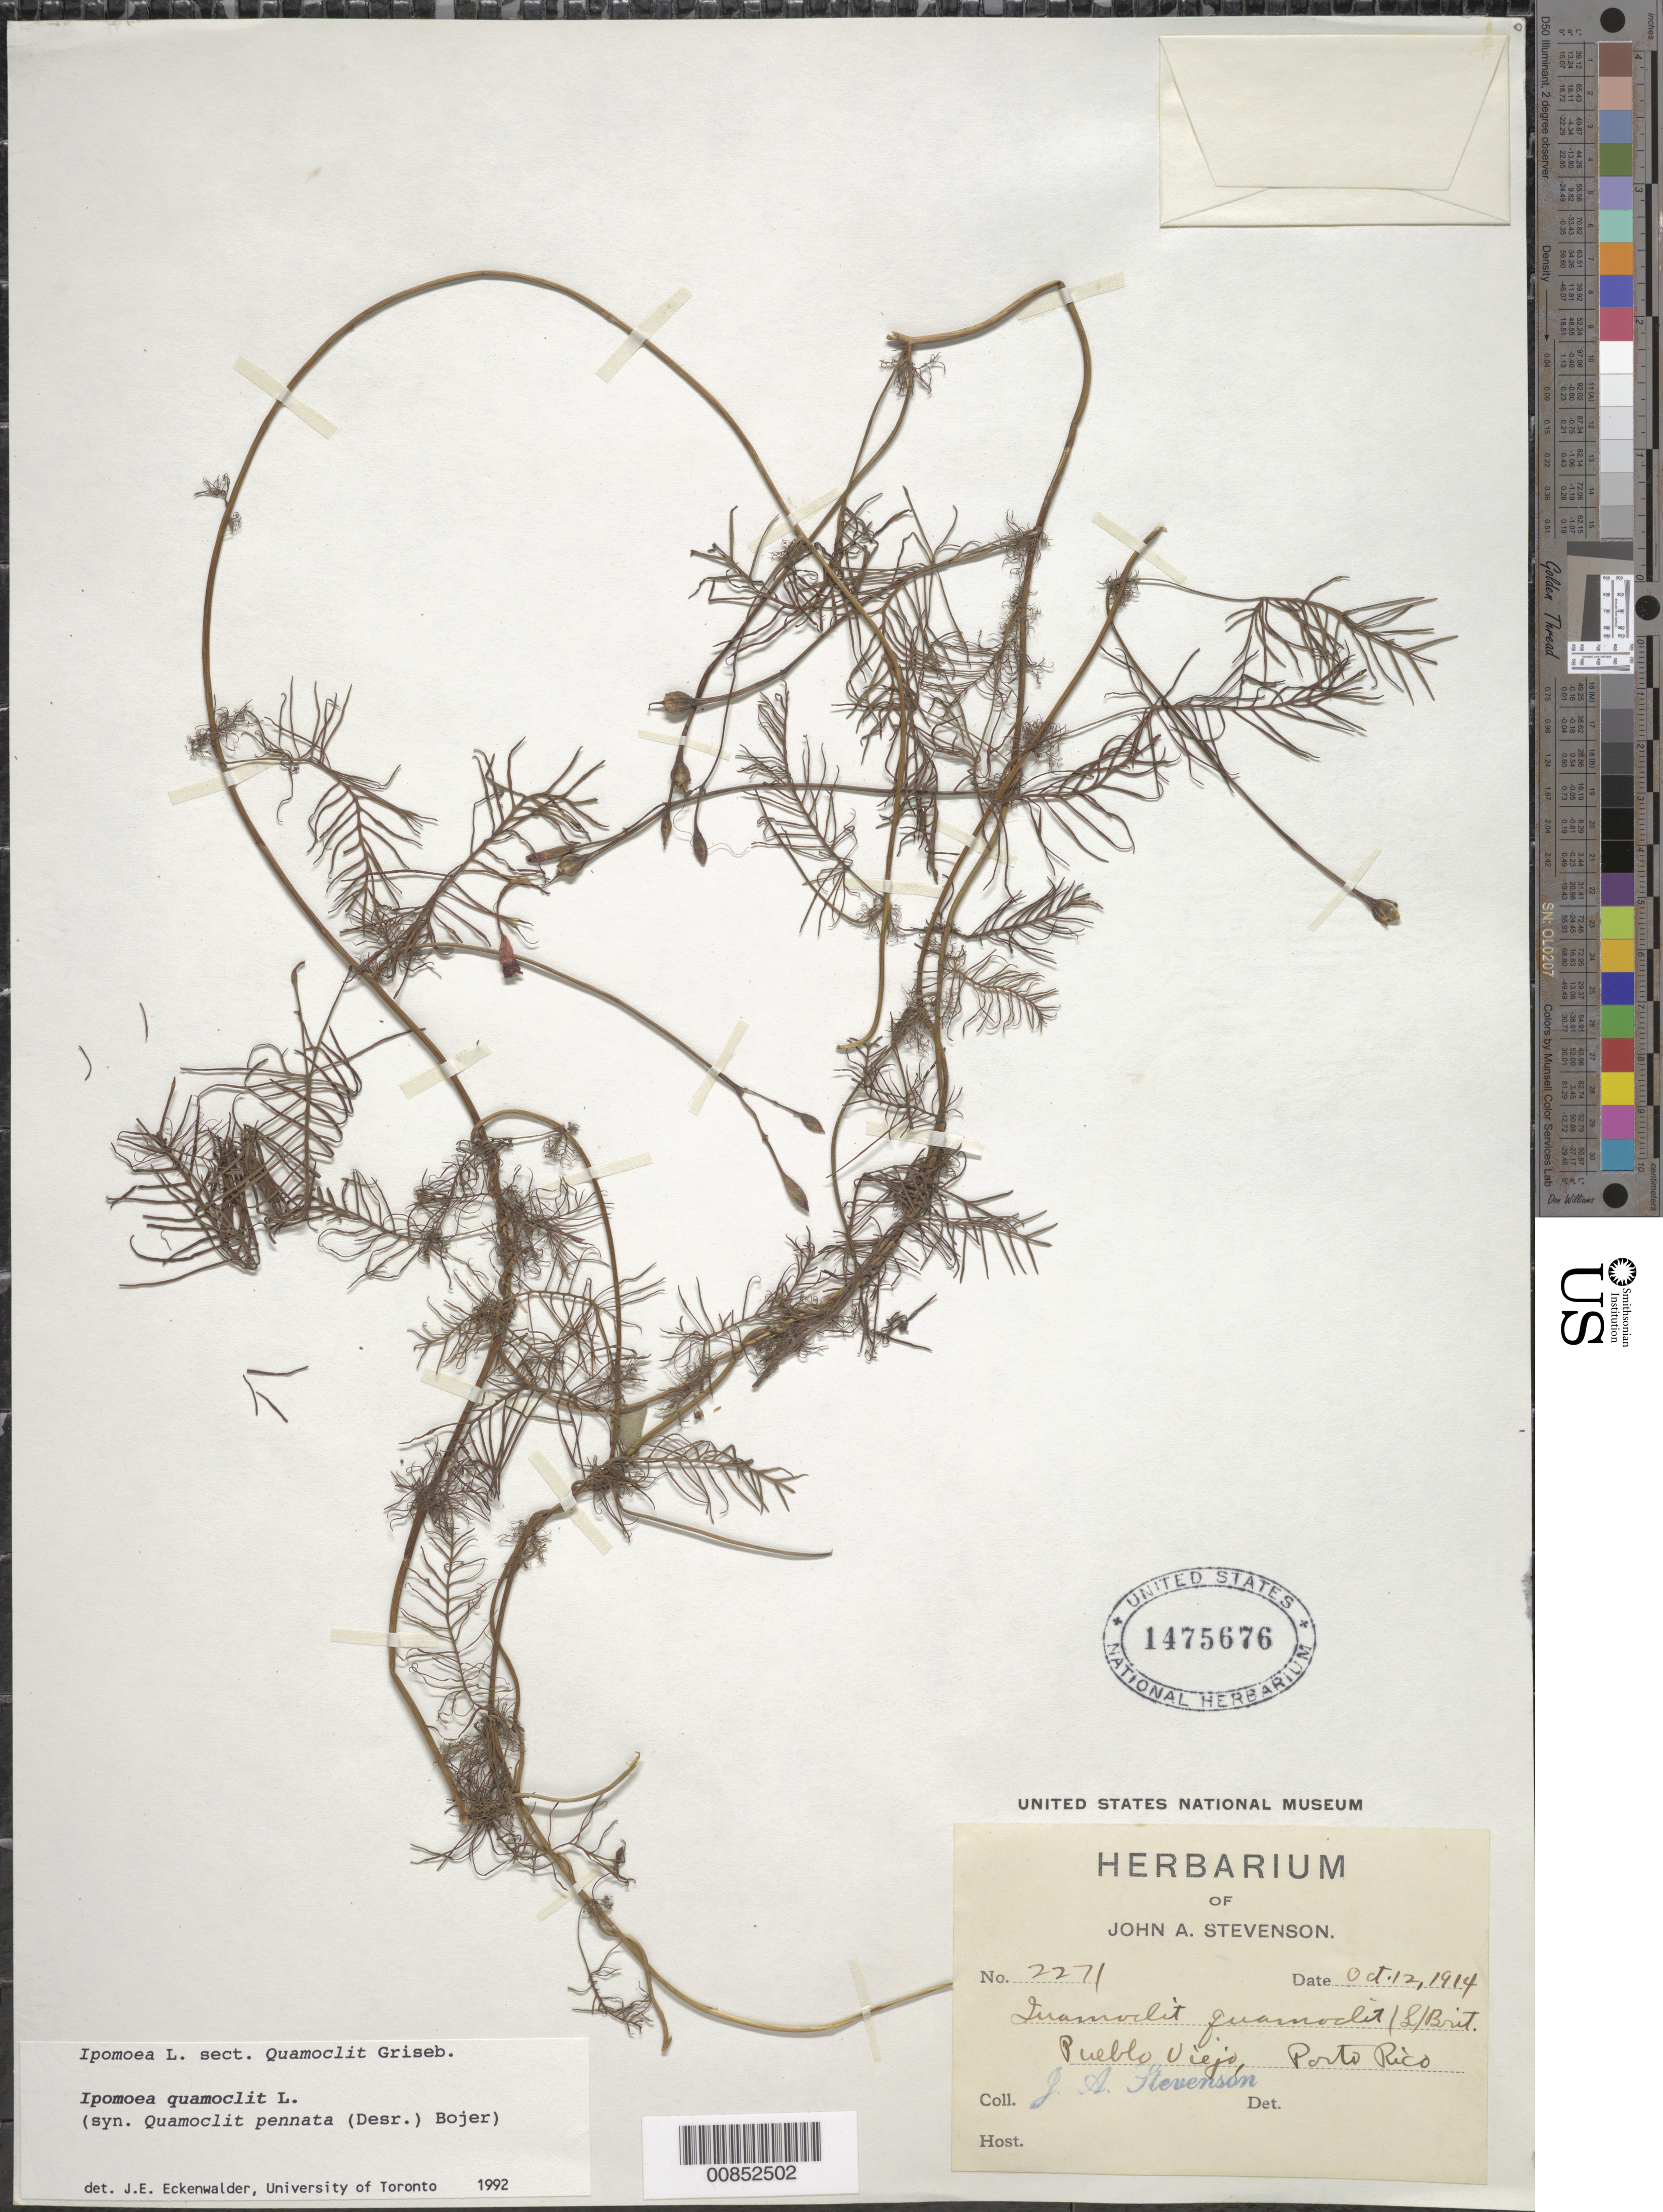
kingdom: Plantae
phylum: Tracheophyta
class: Magnoliopsida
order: Solanales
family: Convolvulaceae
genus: Ipomoea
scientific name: Ipomoea quamoclit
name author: L.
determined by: Eckenwalder, James E.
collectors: J. Stevenson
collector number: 2271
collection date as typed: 12 Oct 1914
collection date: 1914-10-12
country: Puerto Rico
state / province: Cataño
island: Puerto Rico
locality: Pueblo Viejo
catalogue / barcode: US 1475676